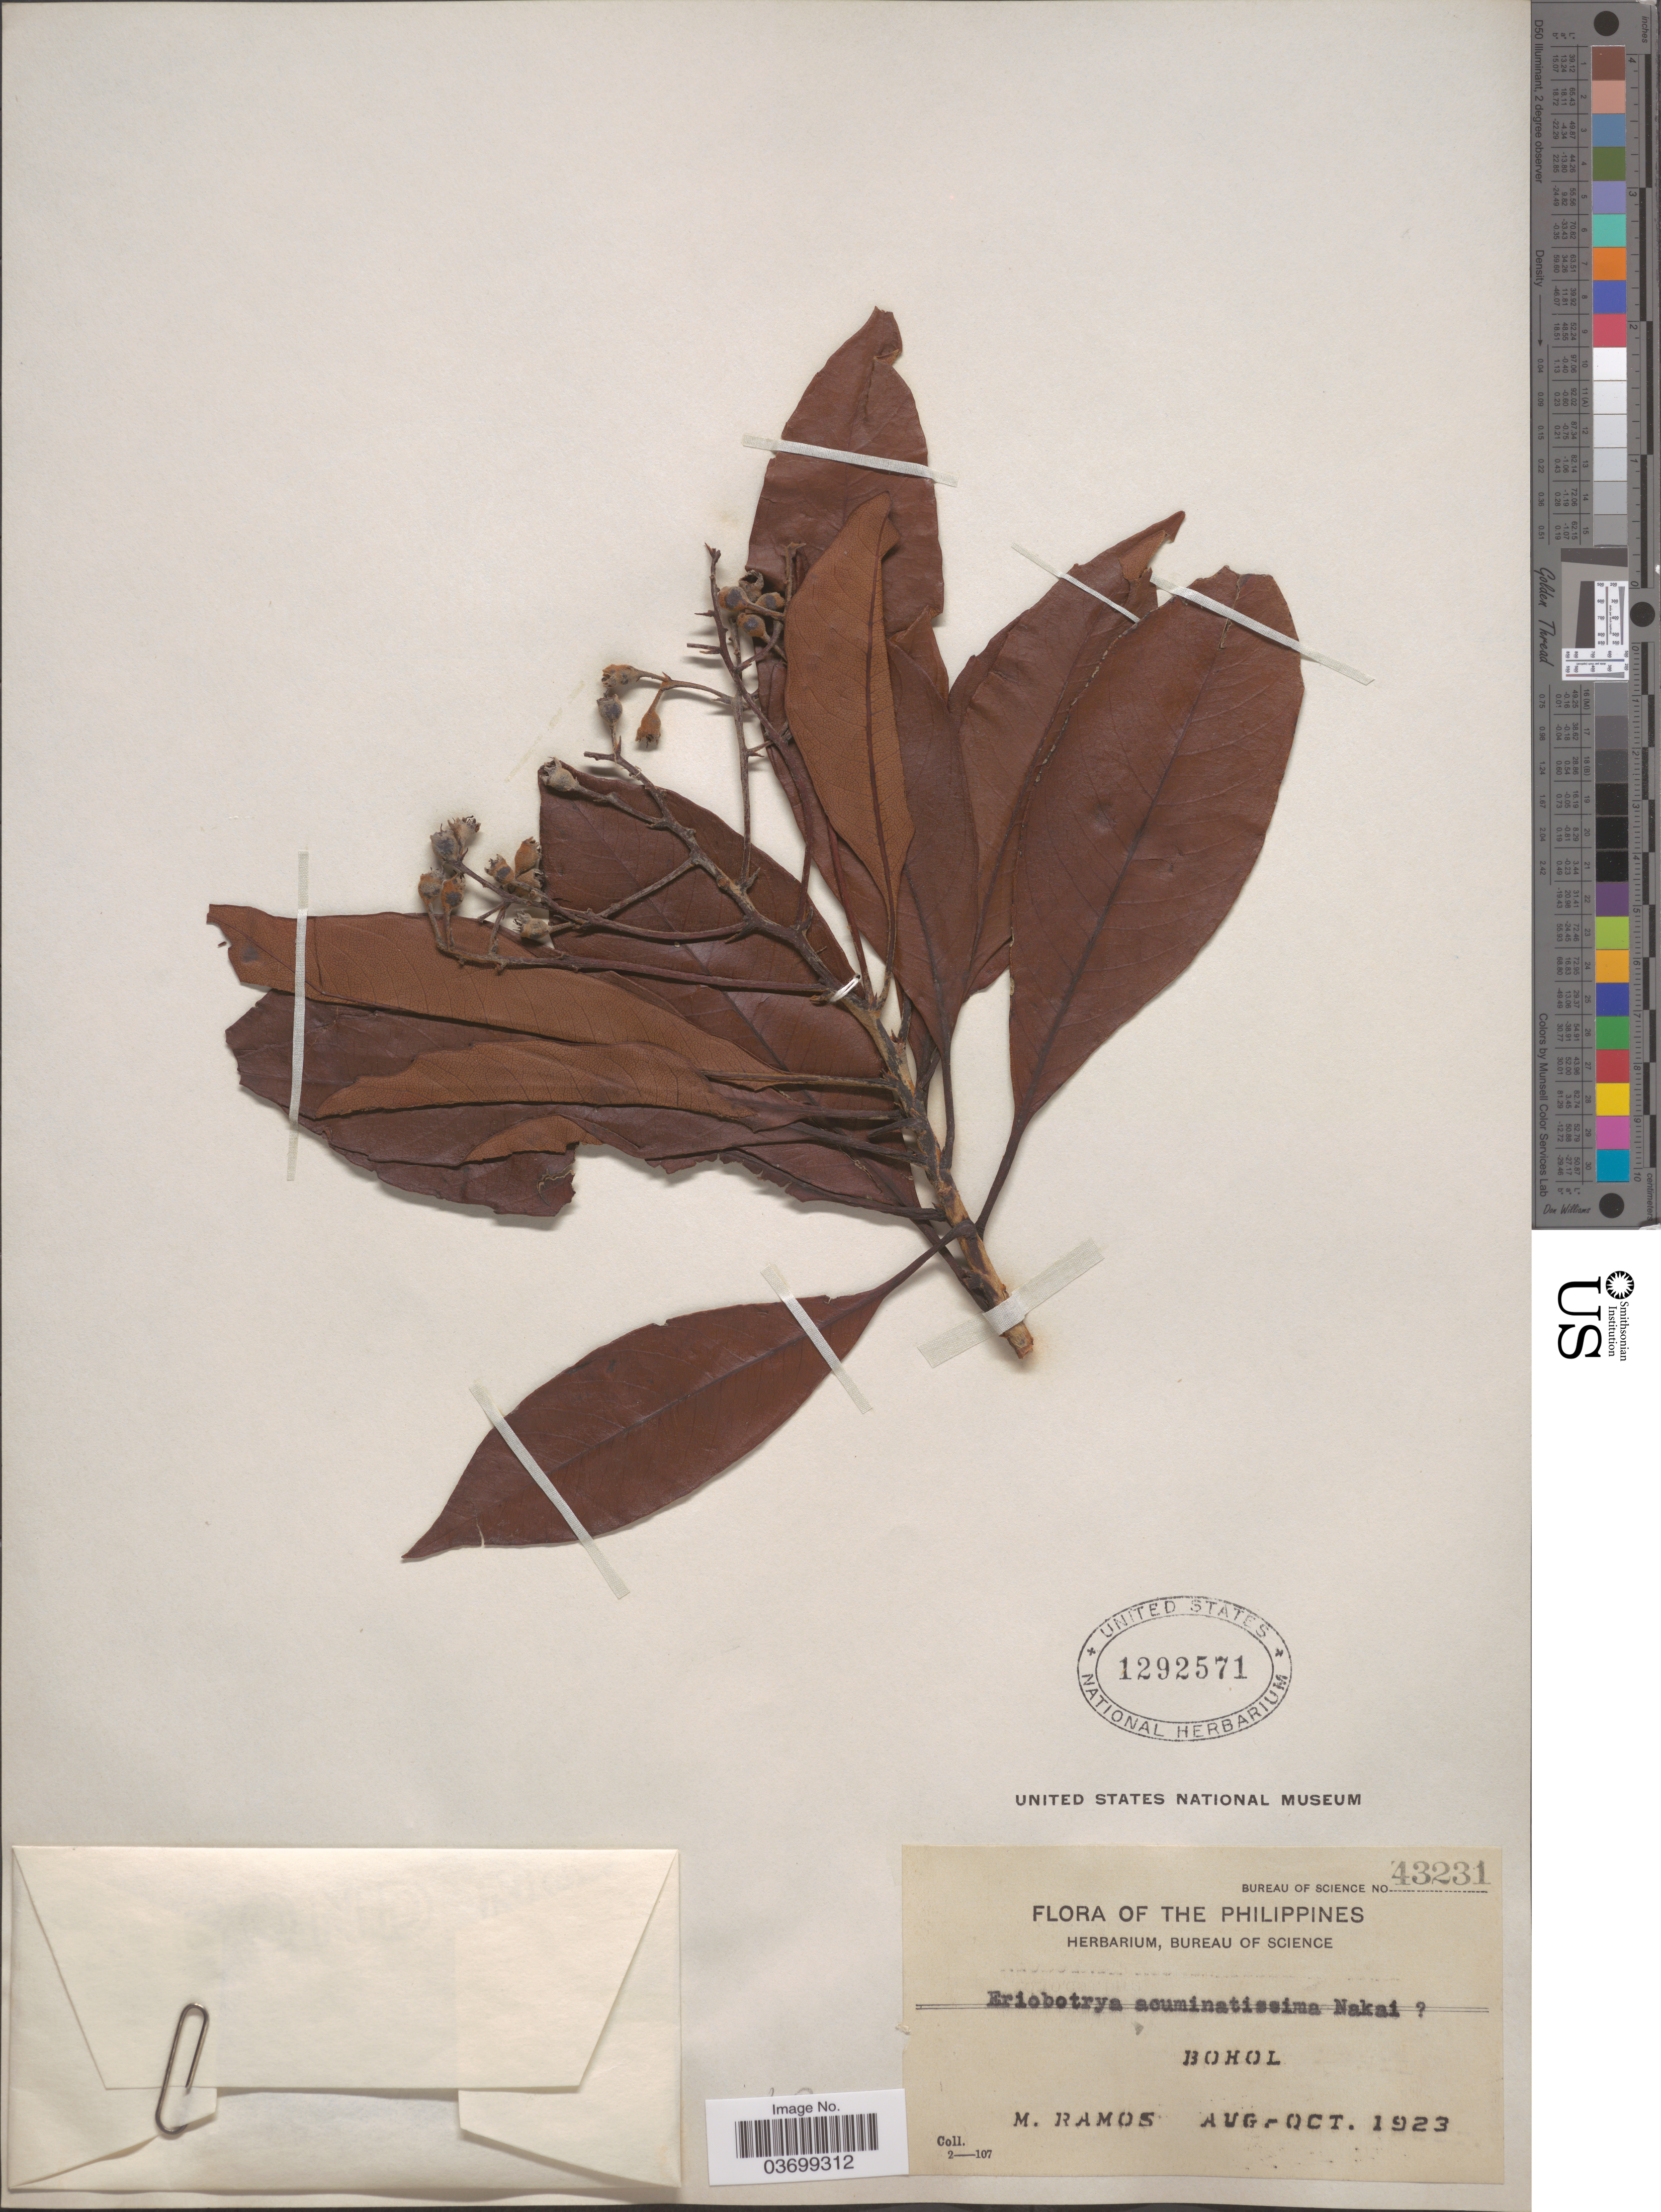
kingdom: Plantae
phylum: Tracheophyta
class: Magnoliopsida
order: Rosales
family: Rosaceae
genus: Rhaphiolepis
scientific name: Rhaphiolepis philippinensis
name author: (S. Vidal) Kalkman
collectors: M. Ramos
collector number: Bureau of Science 43231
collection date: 1923-08/1923-10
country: Philippines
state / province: Central Visayas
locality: Bohol.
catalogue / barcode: US 1292571